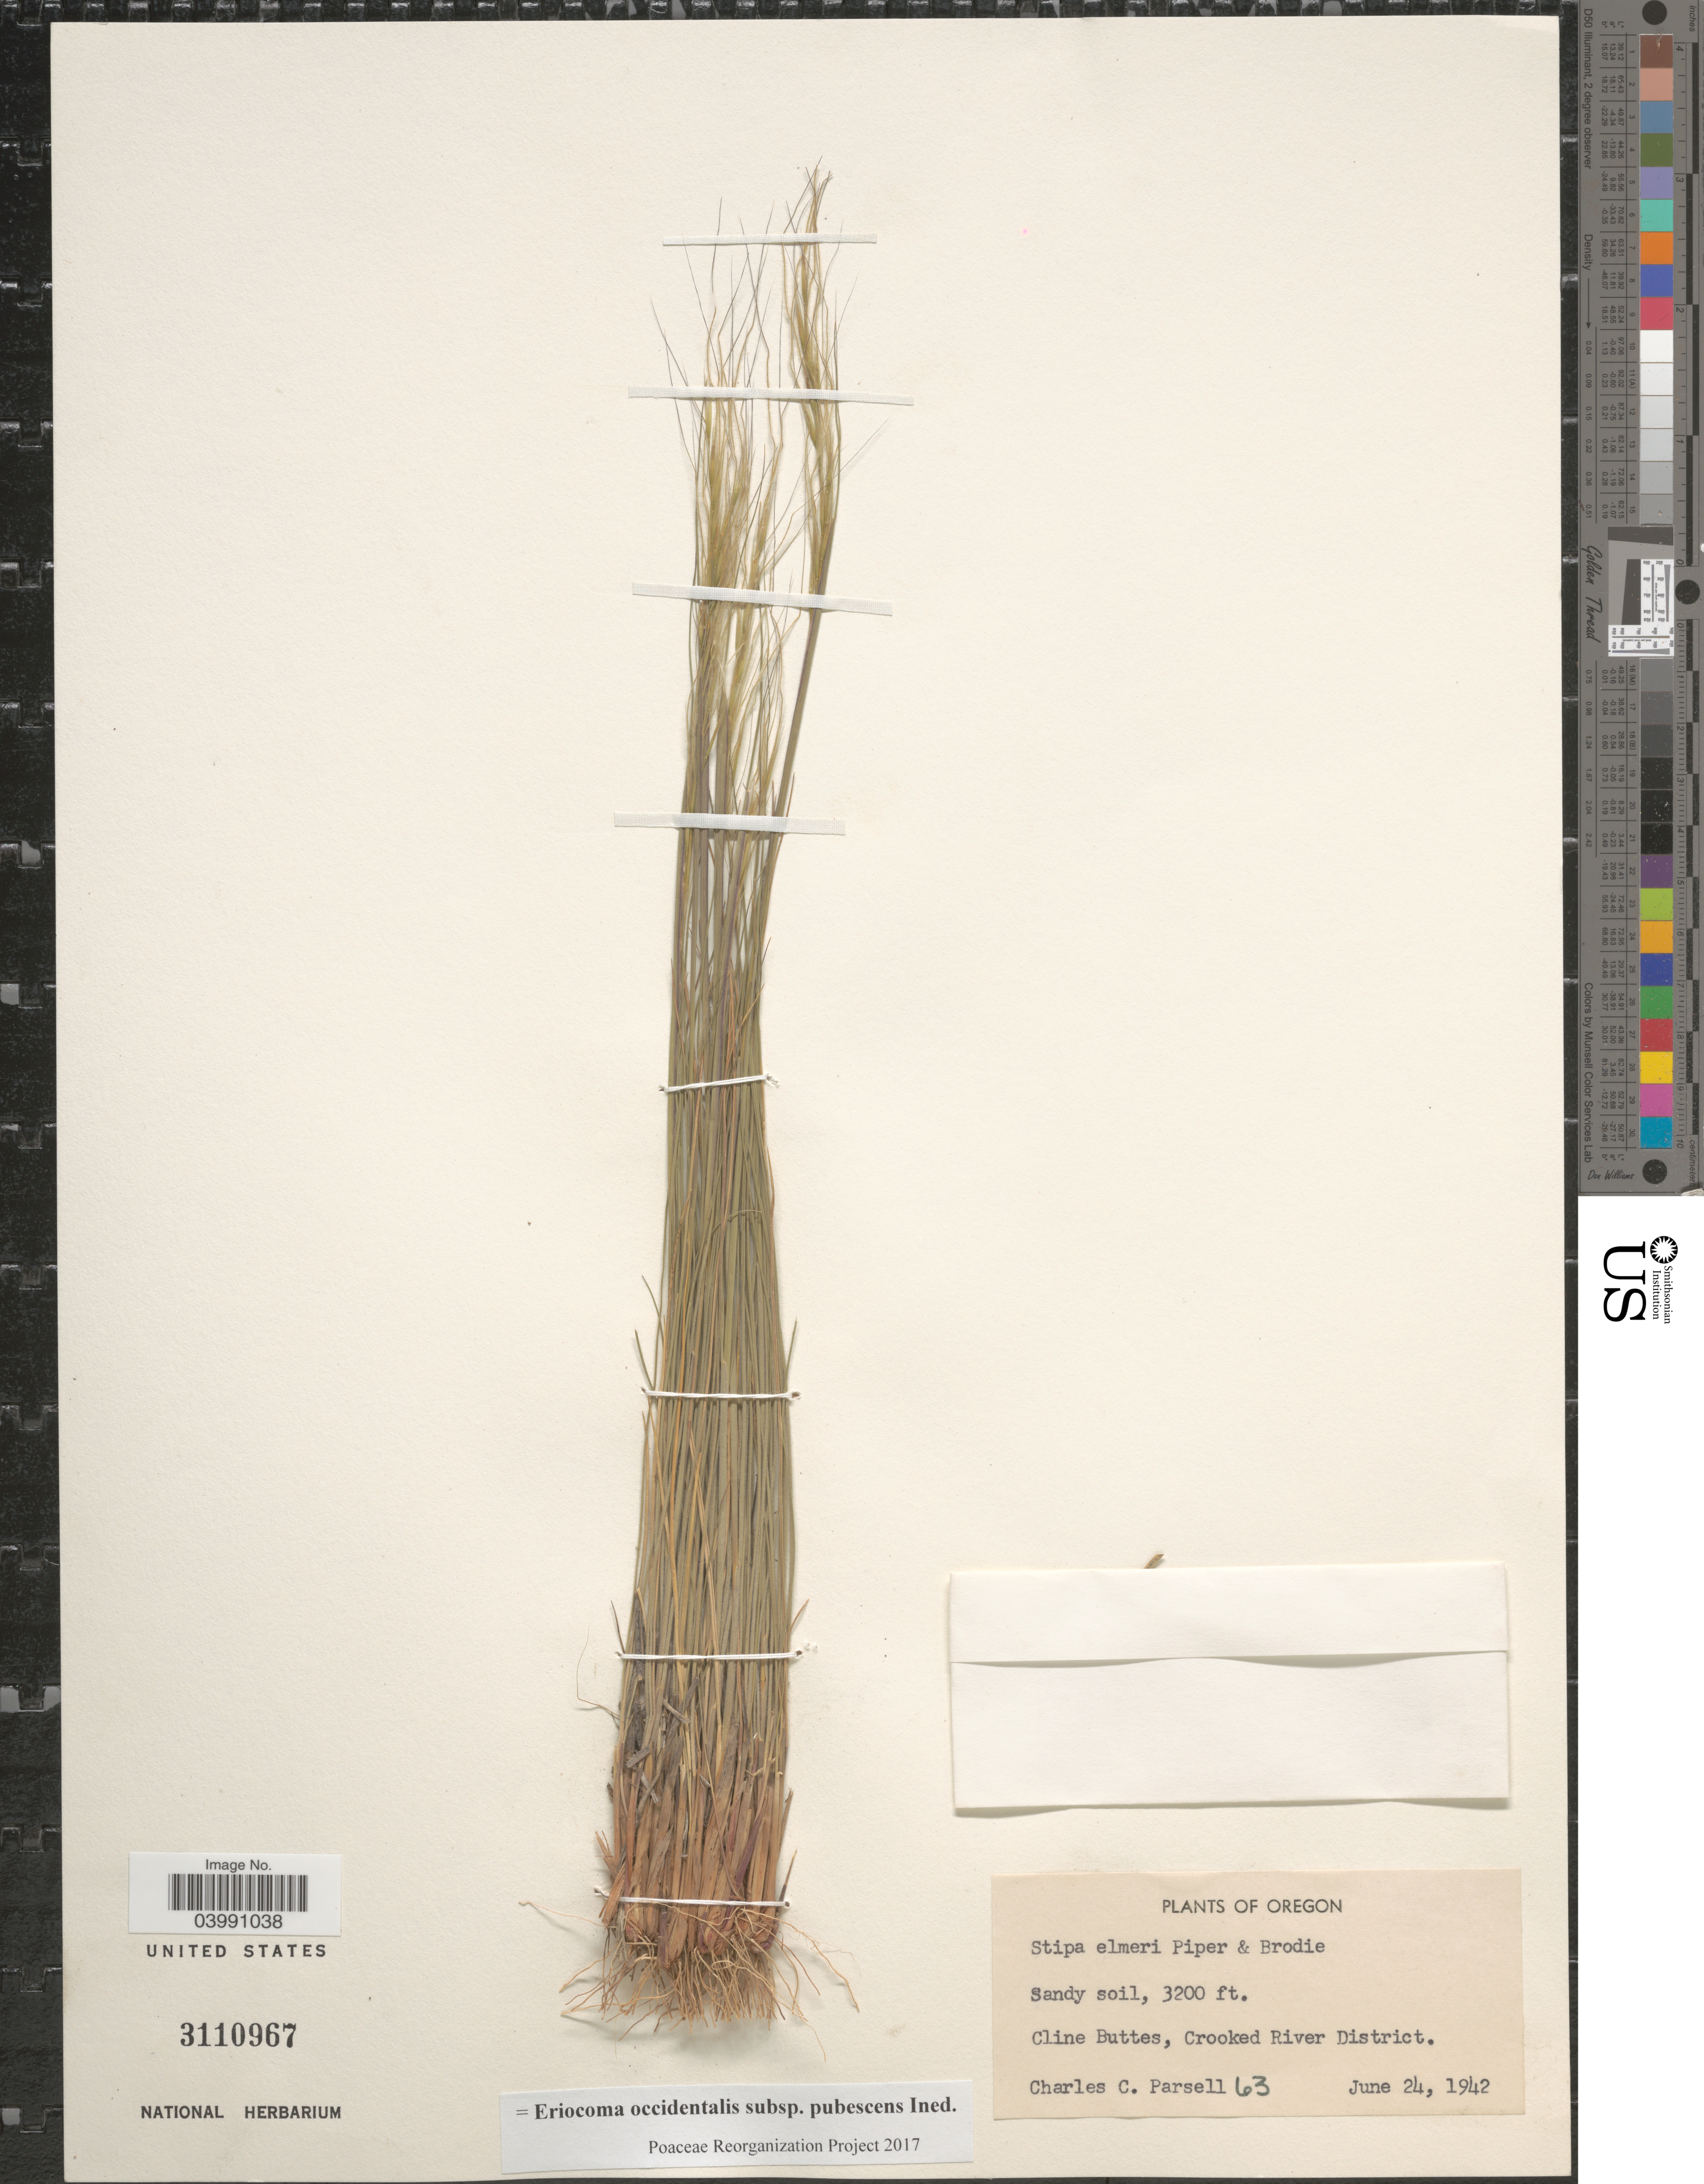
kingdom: Plantae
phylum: Tracheophyta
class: Liliopsida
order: Poales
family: Poaceae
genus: Eriocoma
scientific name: Eriocoma occidentalis subsp. pubescens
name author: (Vasey) Romasch.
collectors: C. Parsell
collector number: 63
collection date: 1942-06-24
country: United States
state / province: Oregon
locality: Cline Buttes, Crooked River District.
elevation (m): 975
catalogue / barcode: US 3110967